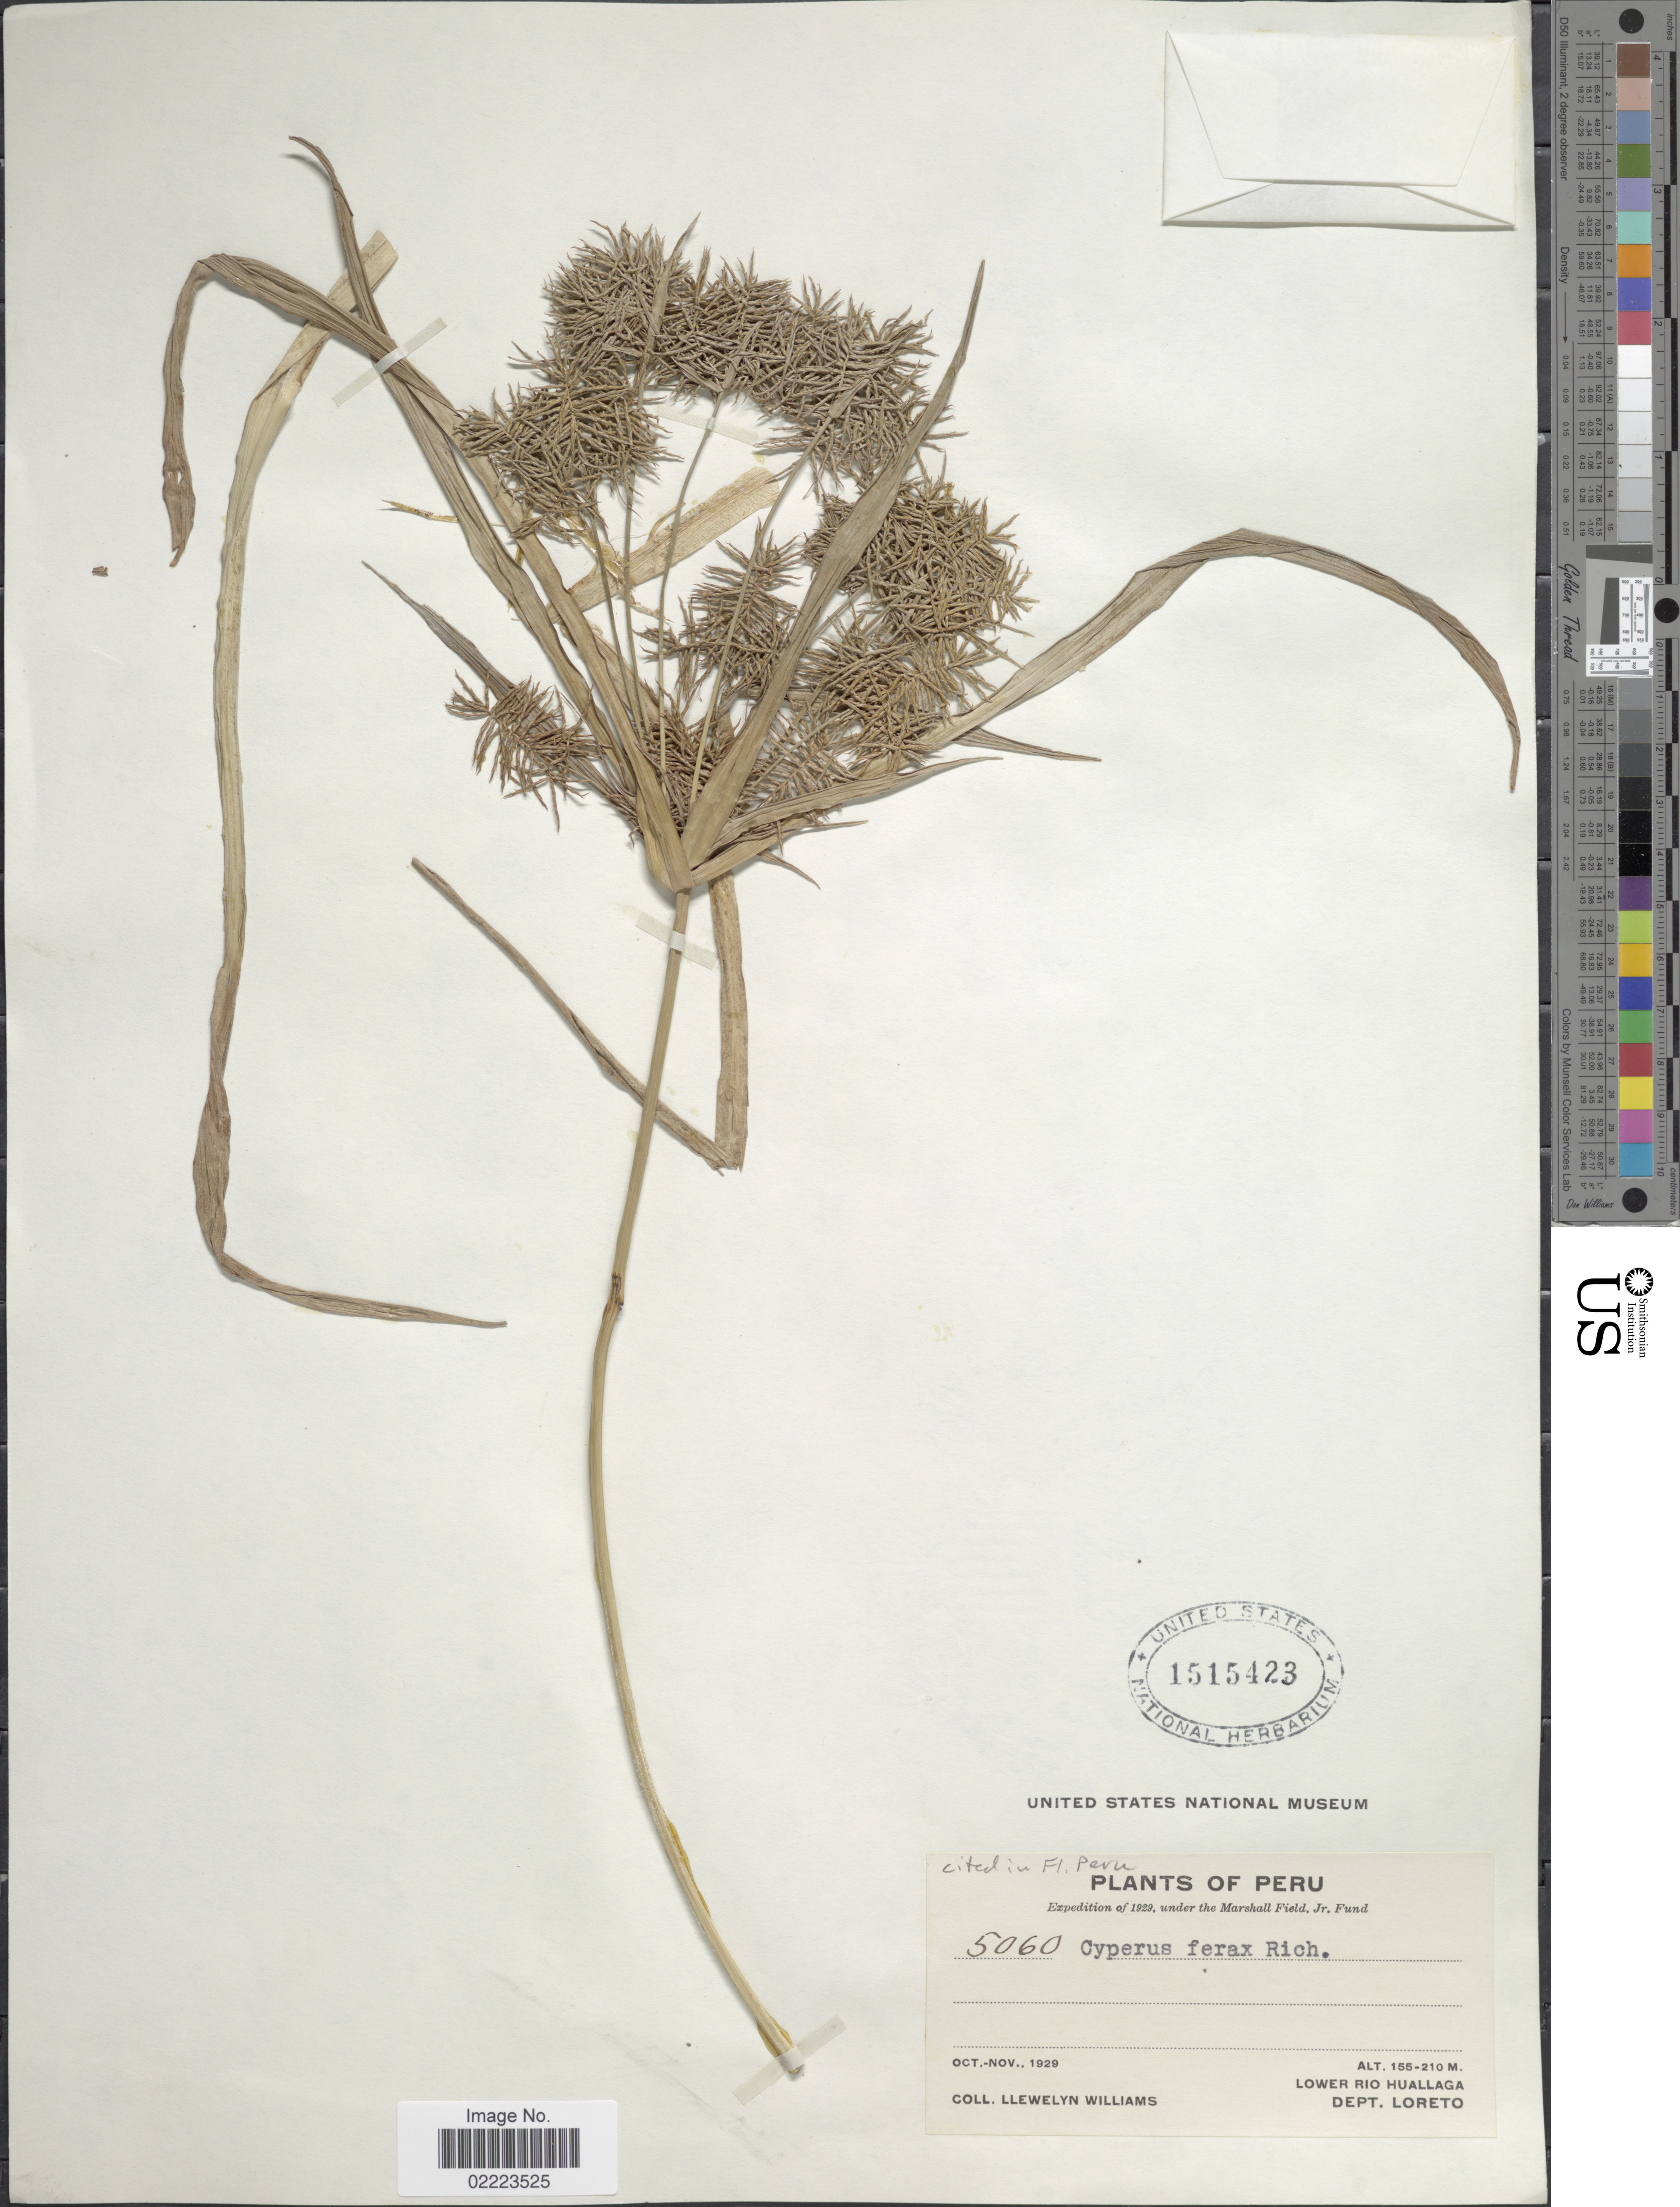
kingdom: Plantae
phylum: Tracheophyta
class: Liliopsida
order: Poales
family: Cyperaceae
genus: Cyperus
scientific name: Cyperus odoratus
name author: L.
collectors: Ll. Williams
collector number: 5060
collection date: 1929-10/1929-11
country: Peru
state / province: Loreto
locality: Lower Rio Huallaga, Dept. Loreto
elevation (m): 155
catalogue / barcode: US 1515423